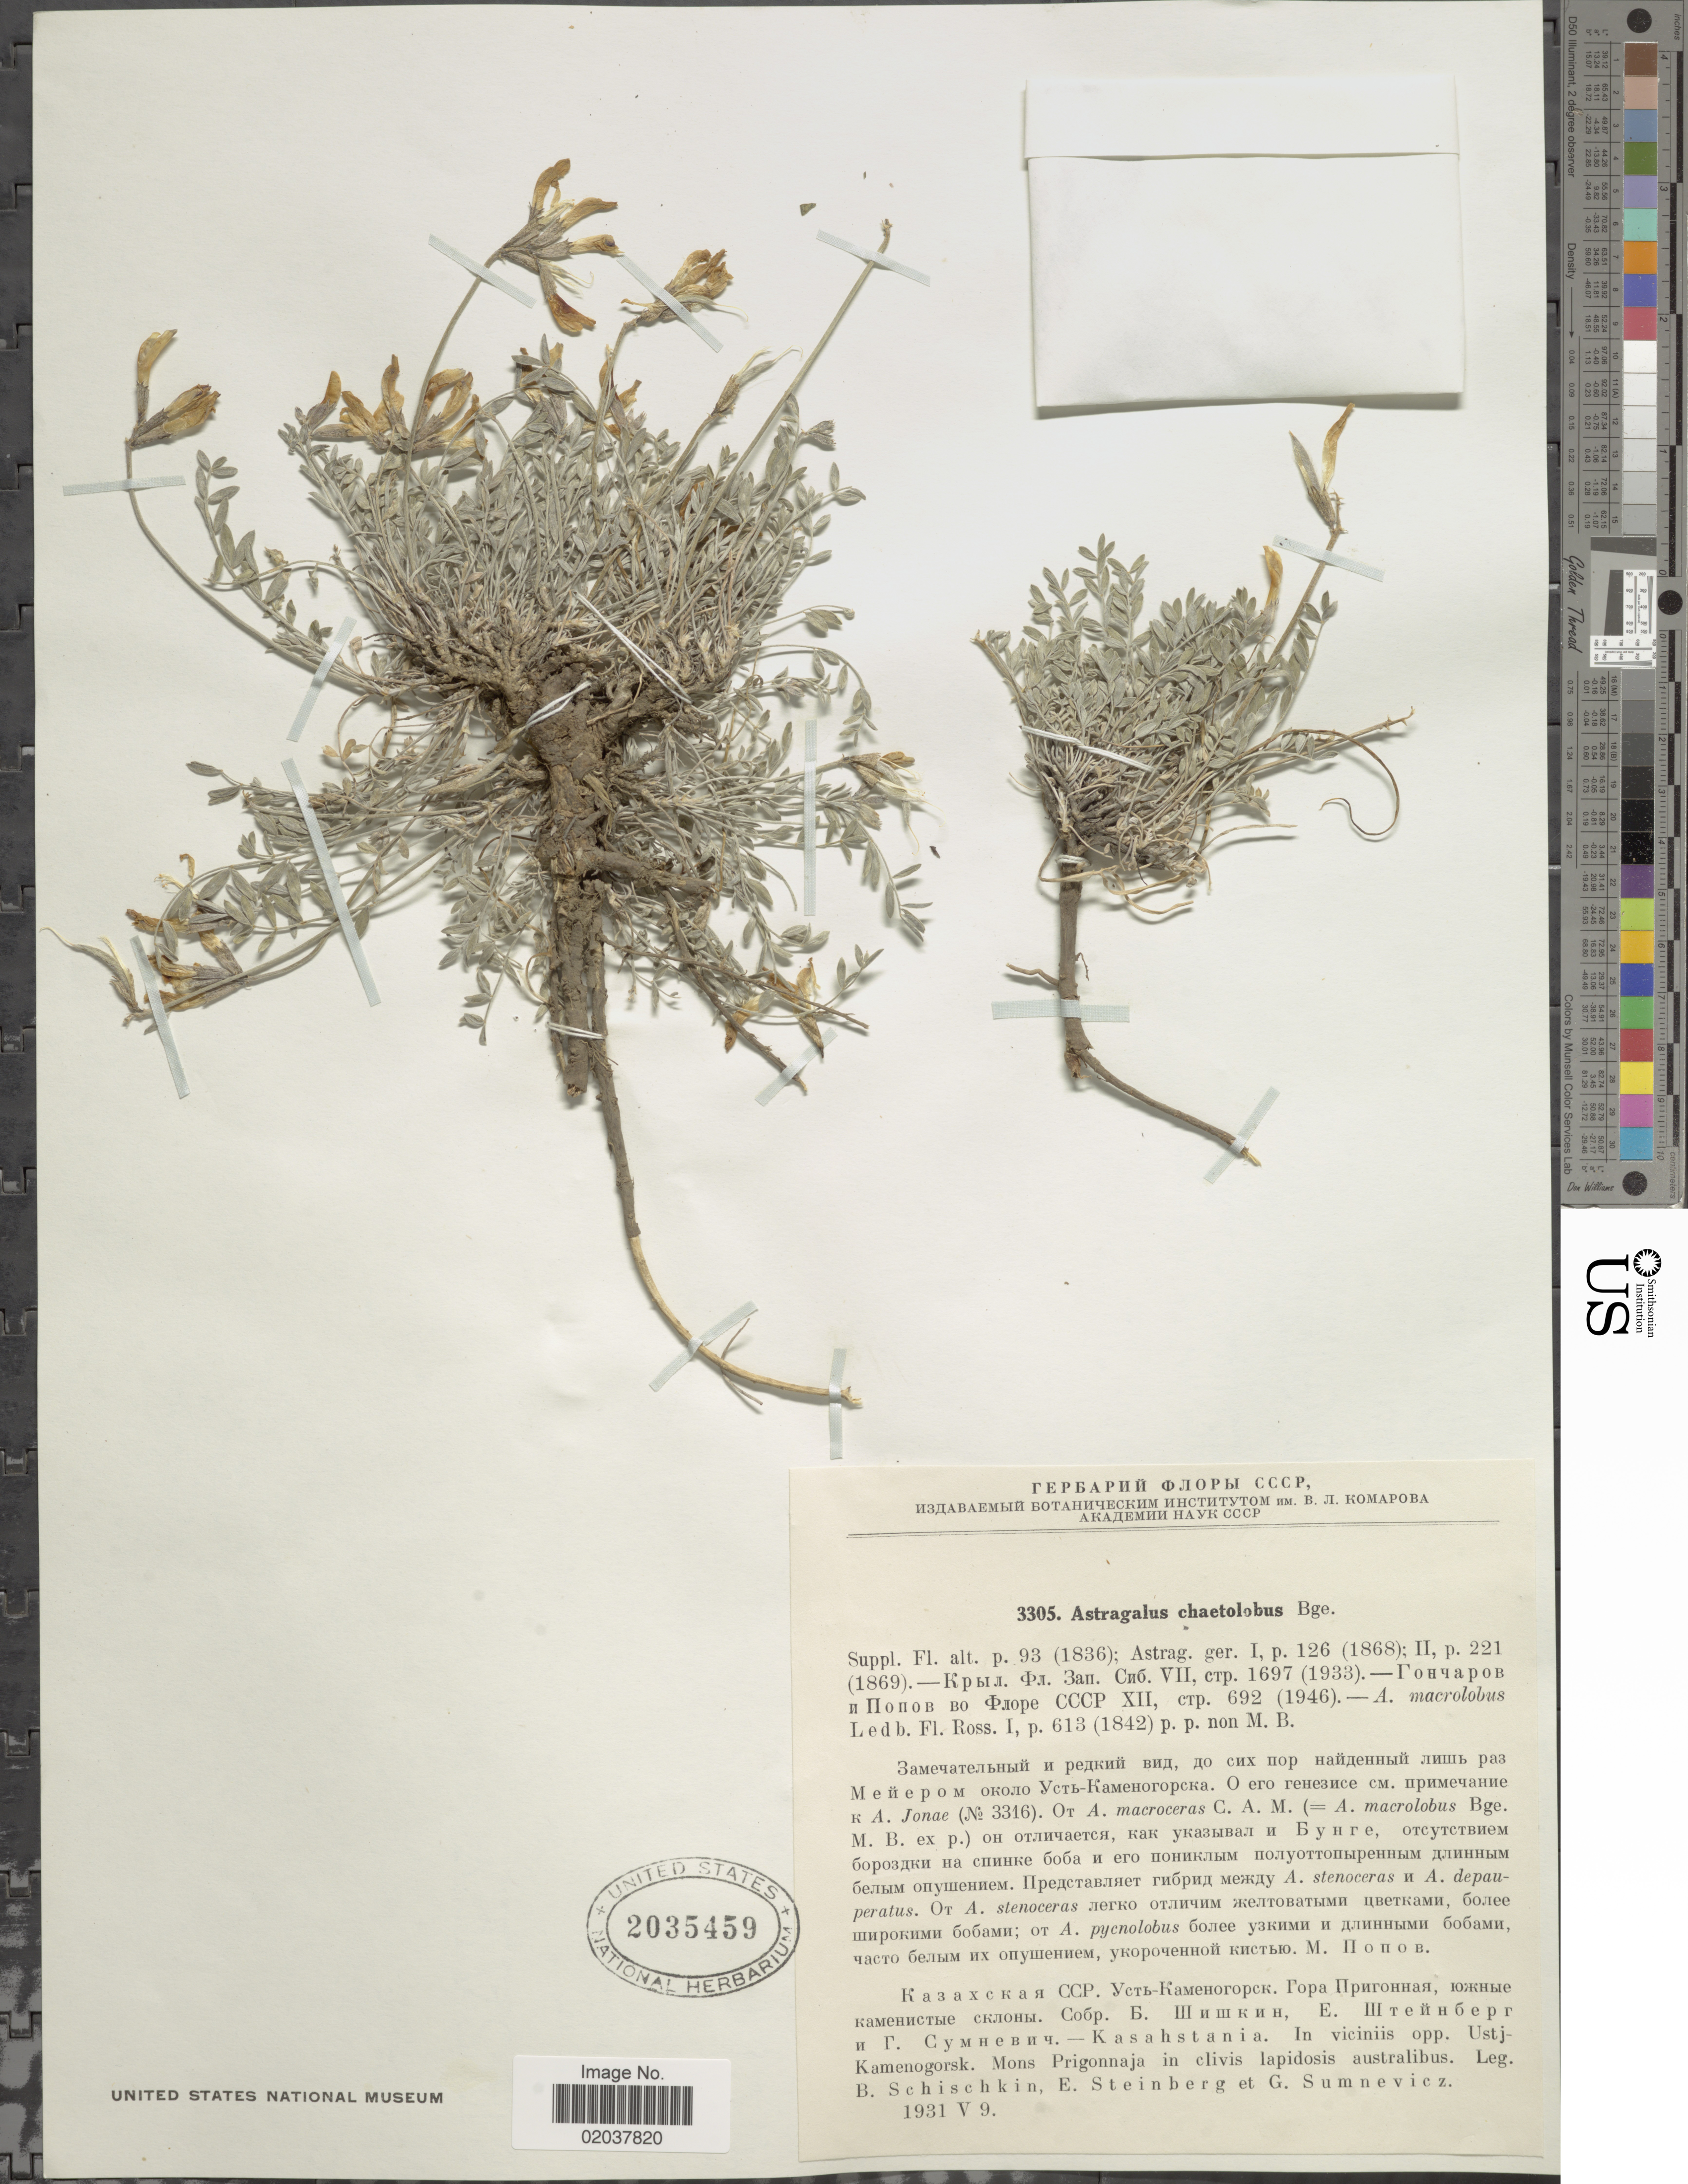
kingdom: Plantae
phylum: Tracheophyta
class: Magnoliopsida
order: Fabales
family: Fabaceae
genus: Astragalus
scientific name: Astragalus chaetolobus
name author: Bunge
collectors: B. Schischkin, E. Steinberg & G. Sumnevicz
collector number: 3305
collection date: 1931-05-09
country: Kazakhstan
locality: Viciniis opp. Ustj-Kamenogorsk, mons Prigonnaja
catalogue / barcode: US 2035459